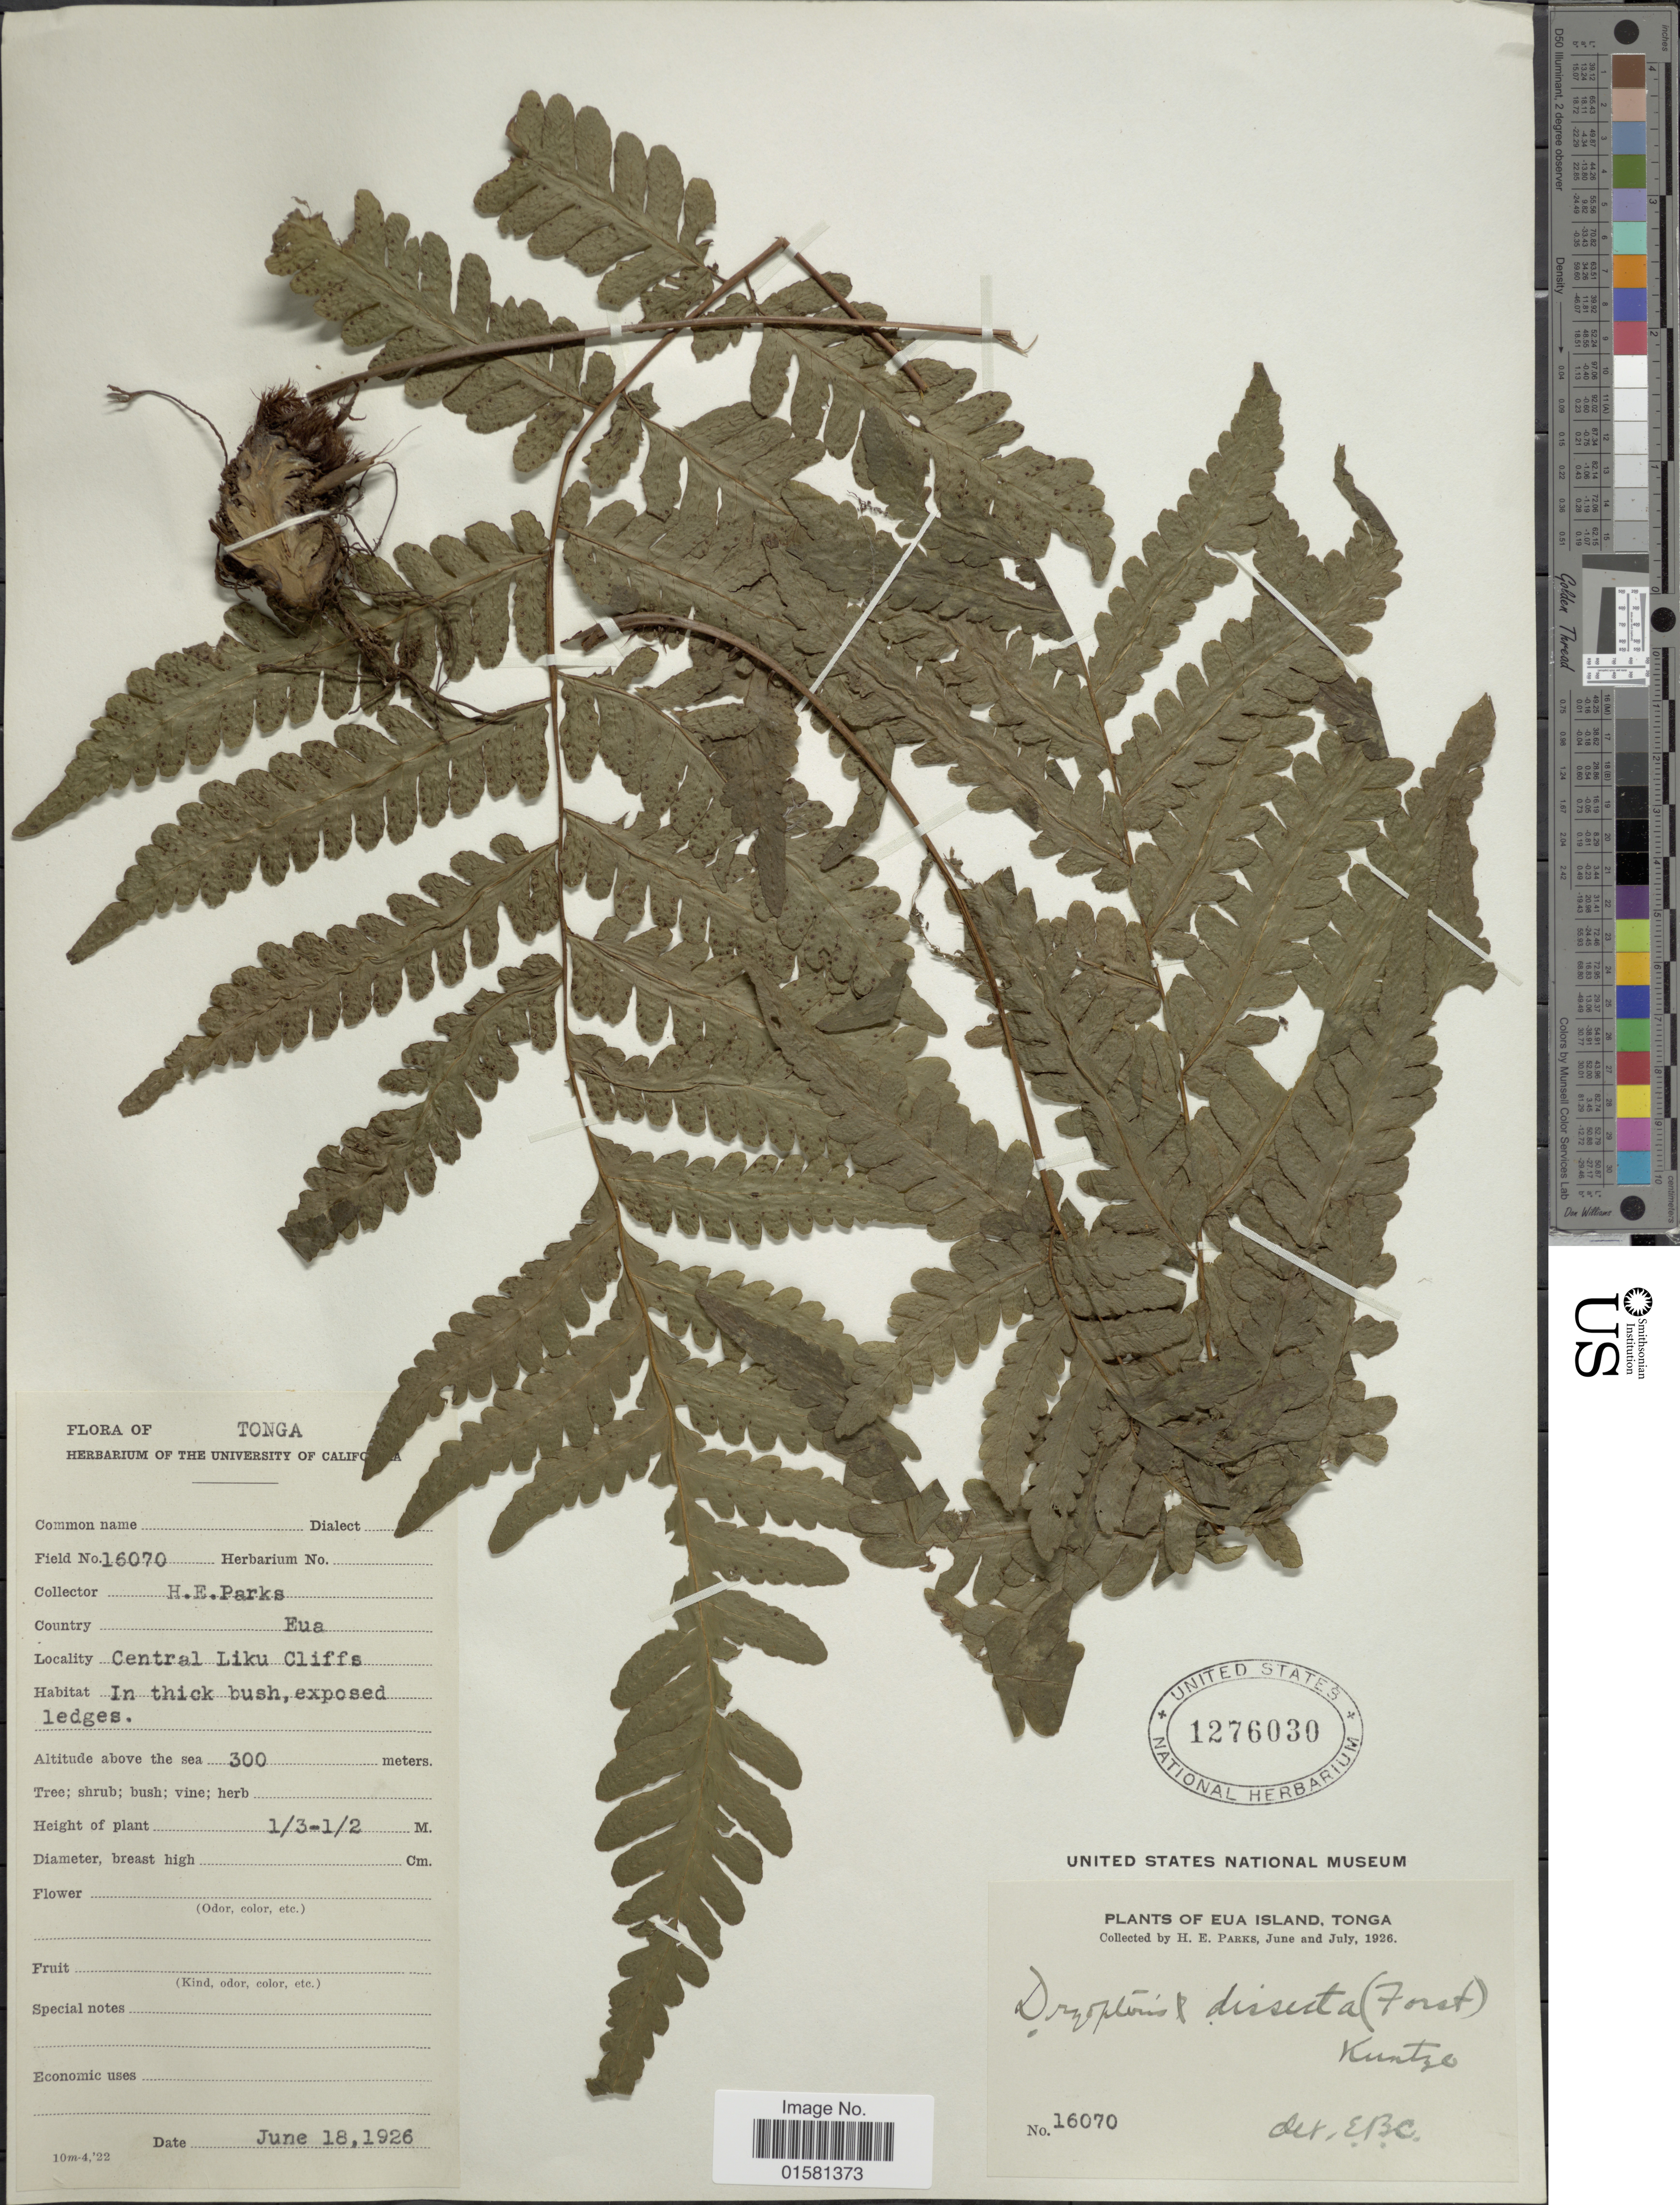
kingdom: Plantae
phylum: Tracheophyta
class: Polypodiopsida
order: Polypodiales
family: Tectariaceae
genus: Tectaria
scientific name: Tectaria dissecta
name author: (G. Forst.) Lellinger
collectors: H. E. Parks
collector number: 16070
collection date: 1926-06-18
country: Tonga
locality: Tonga, Eua, Central Liku Cliffs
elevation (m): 300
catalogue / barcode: US 1276030